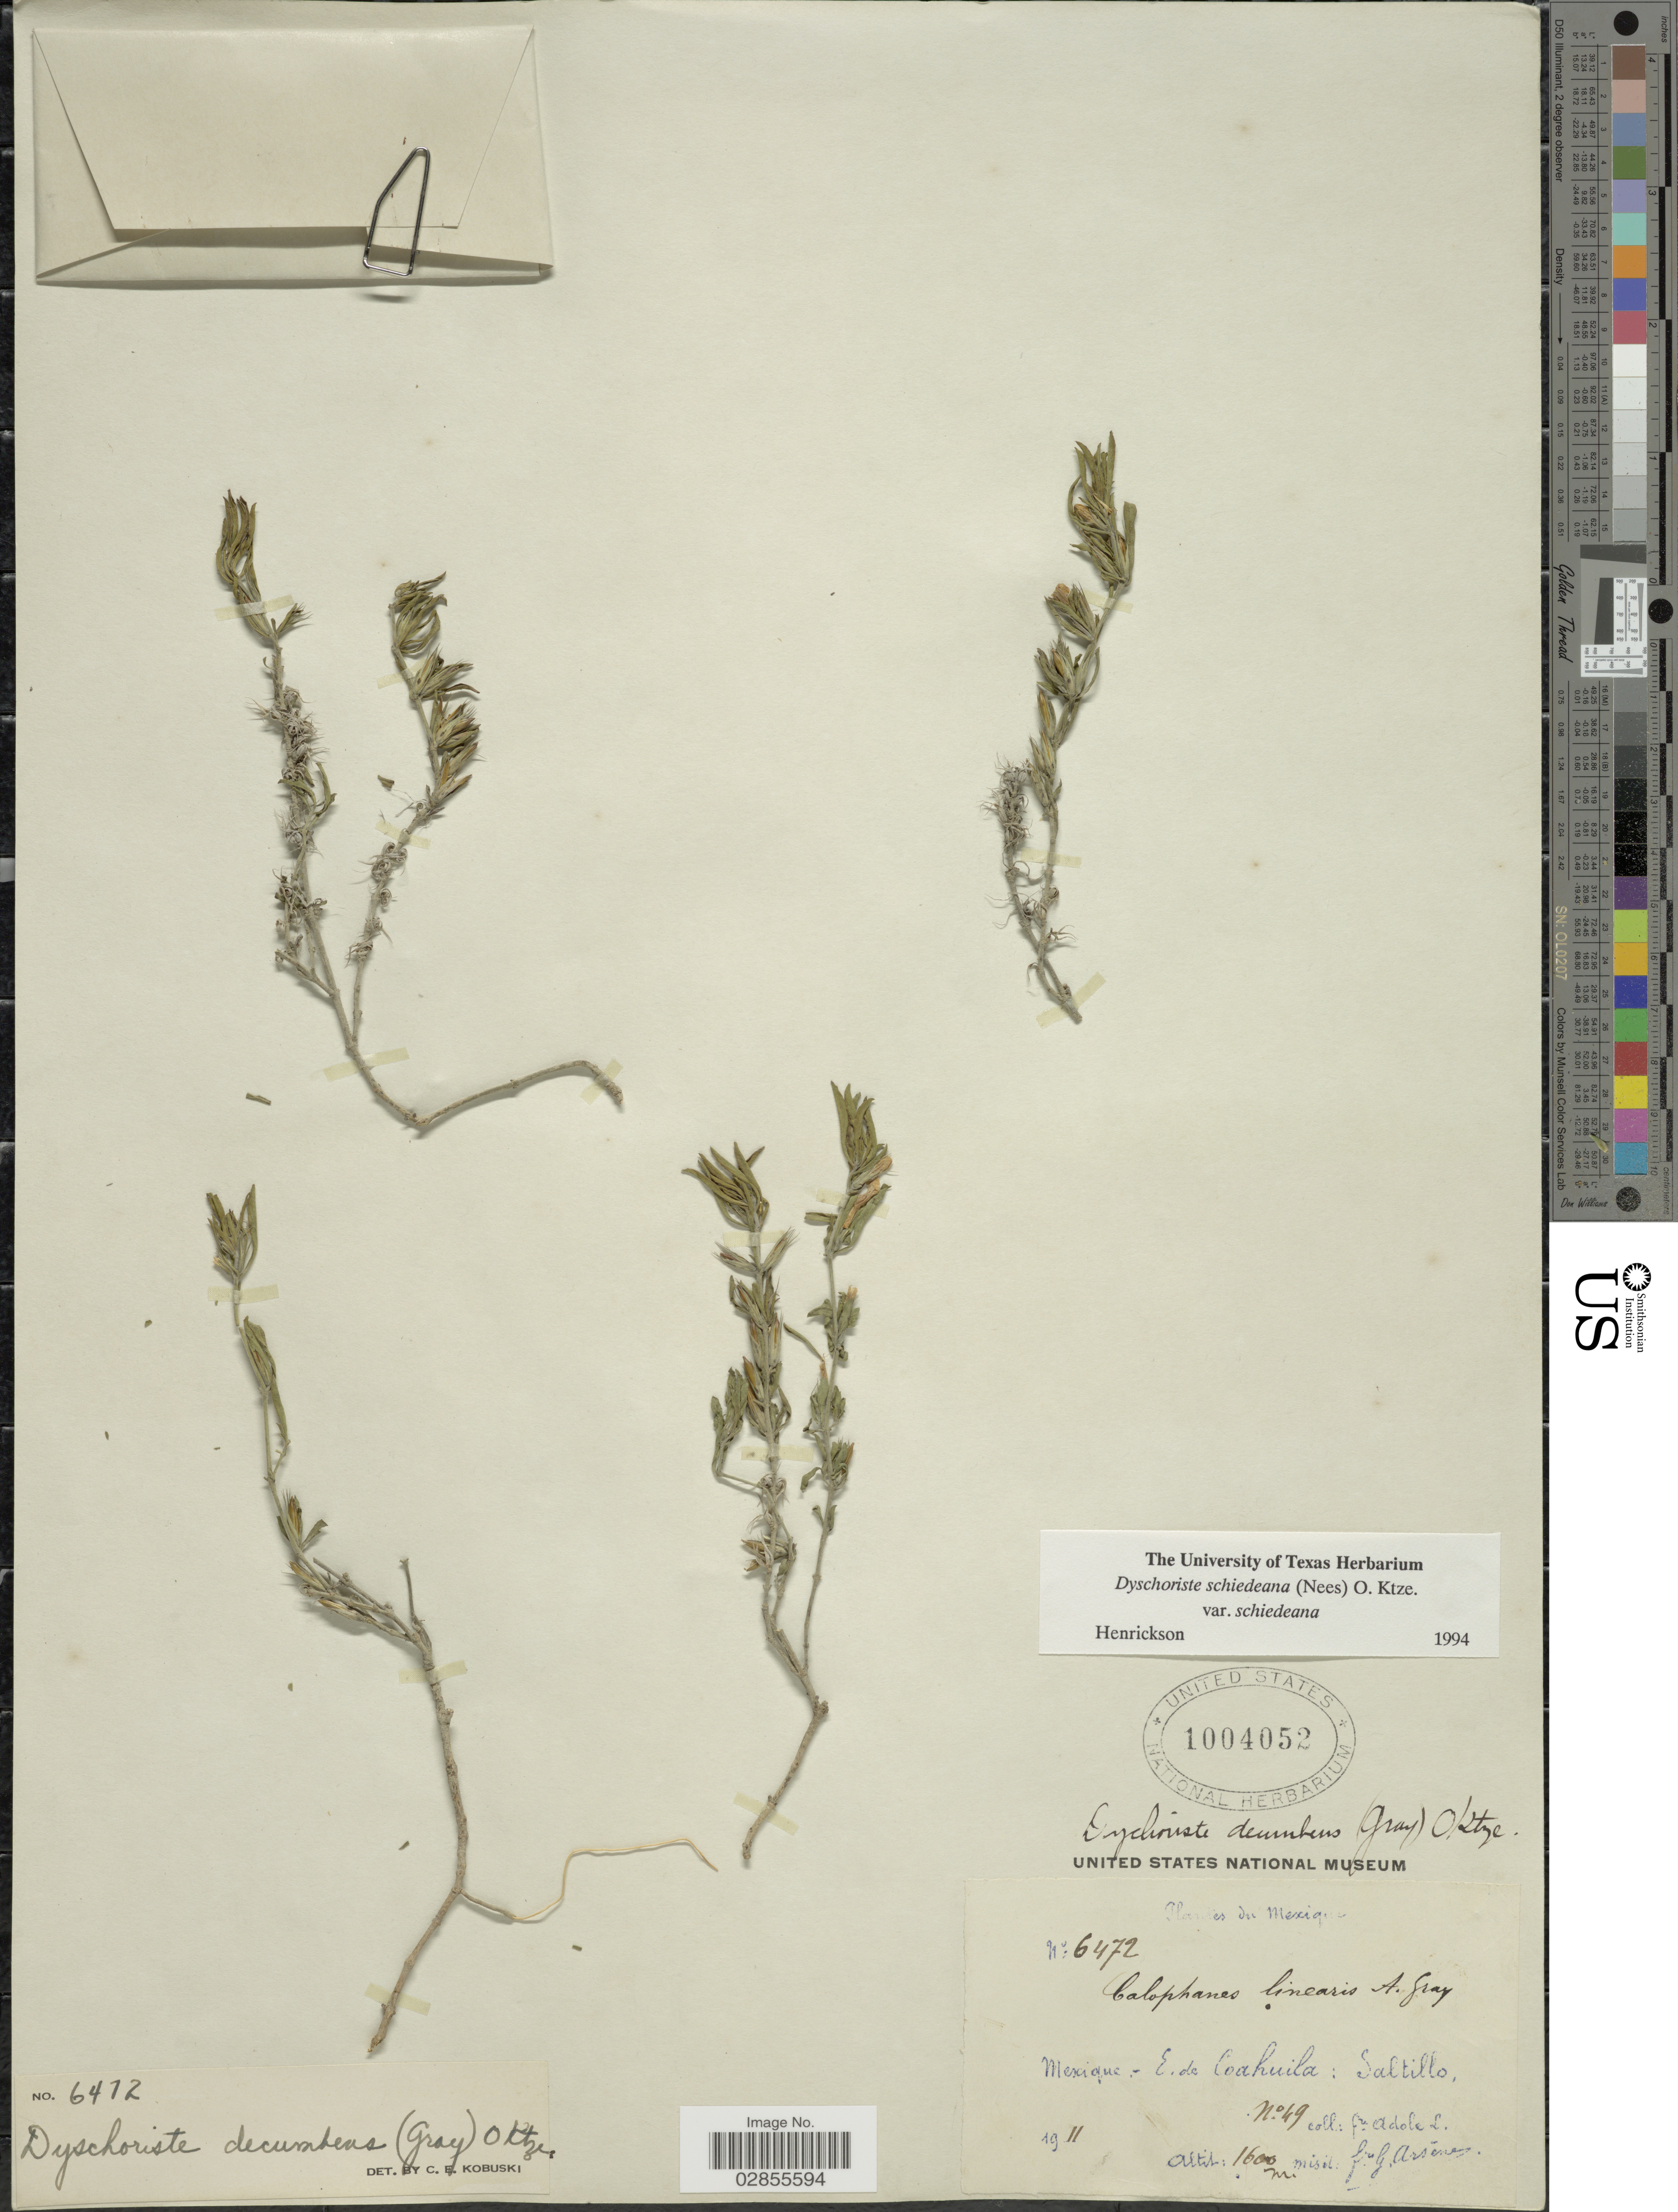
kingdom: Plantae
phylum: Tracheophyta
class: Magnoliopsida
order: Lamiales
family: Acanthaceae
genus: Dyschoriste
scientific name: Dyschoriste schiedeana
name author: (Nees) Kuntze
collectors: Bro. Adole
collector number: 6472/49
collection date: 1911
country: Mexico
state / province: Coahuila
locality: E. de Coahuila: Saltillo.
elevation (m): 1600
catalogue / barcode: US 1004052